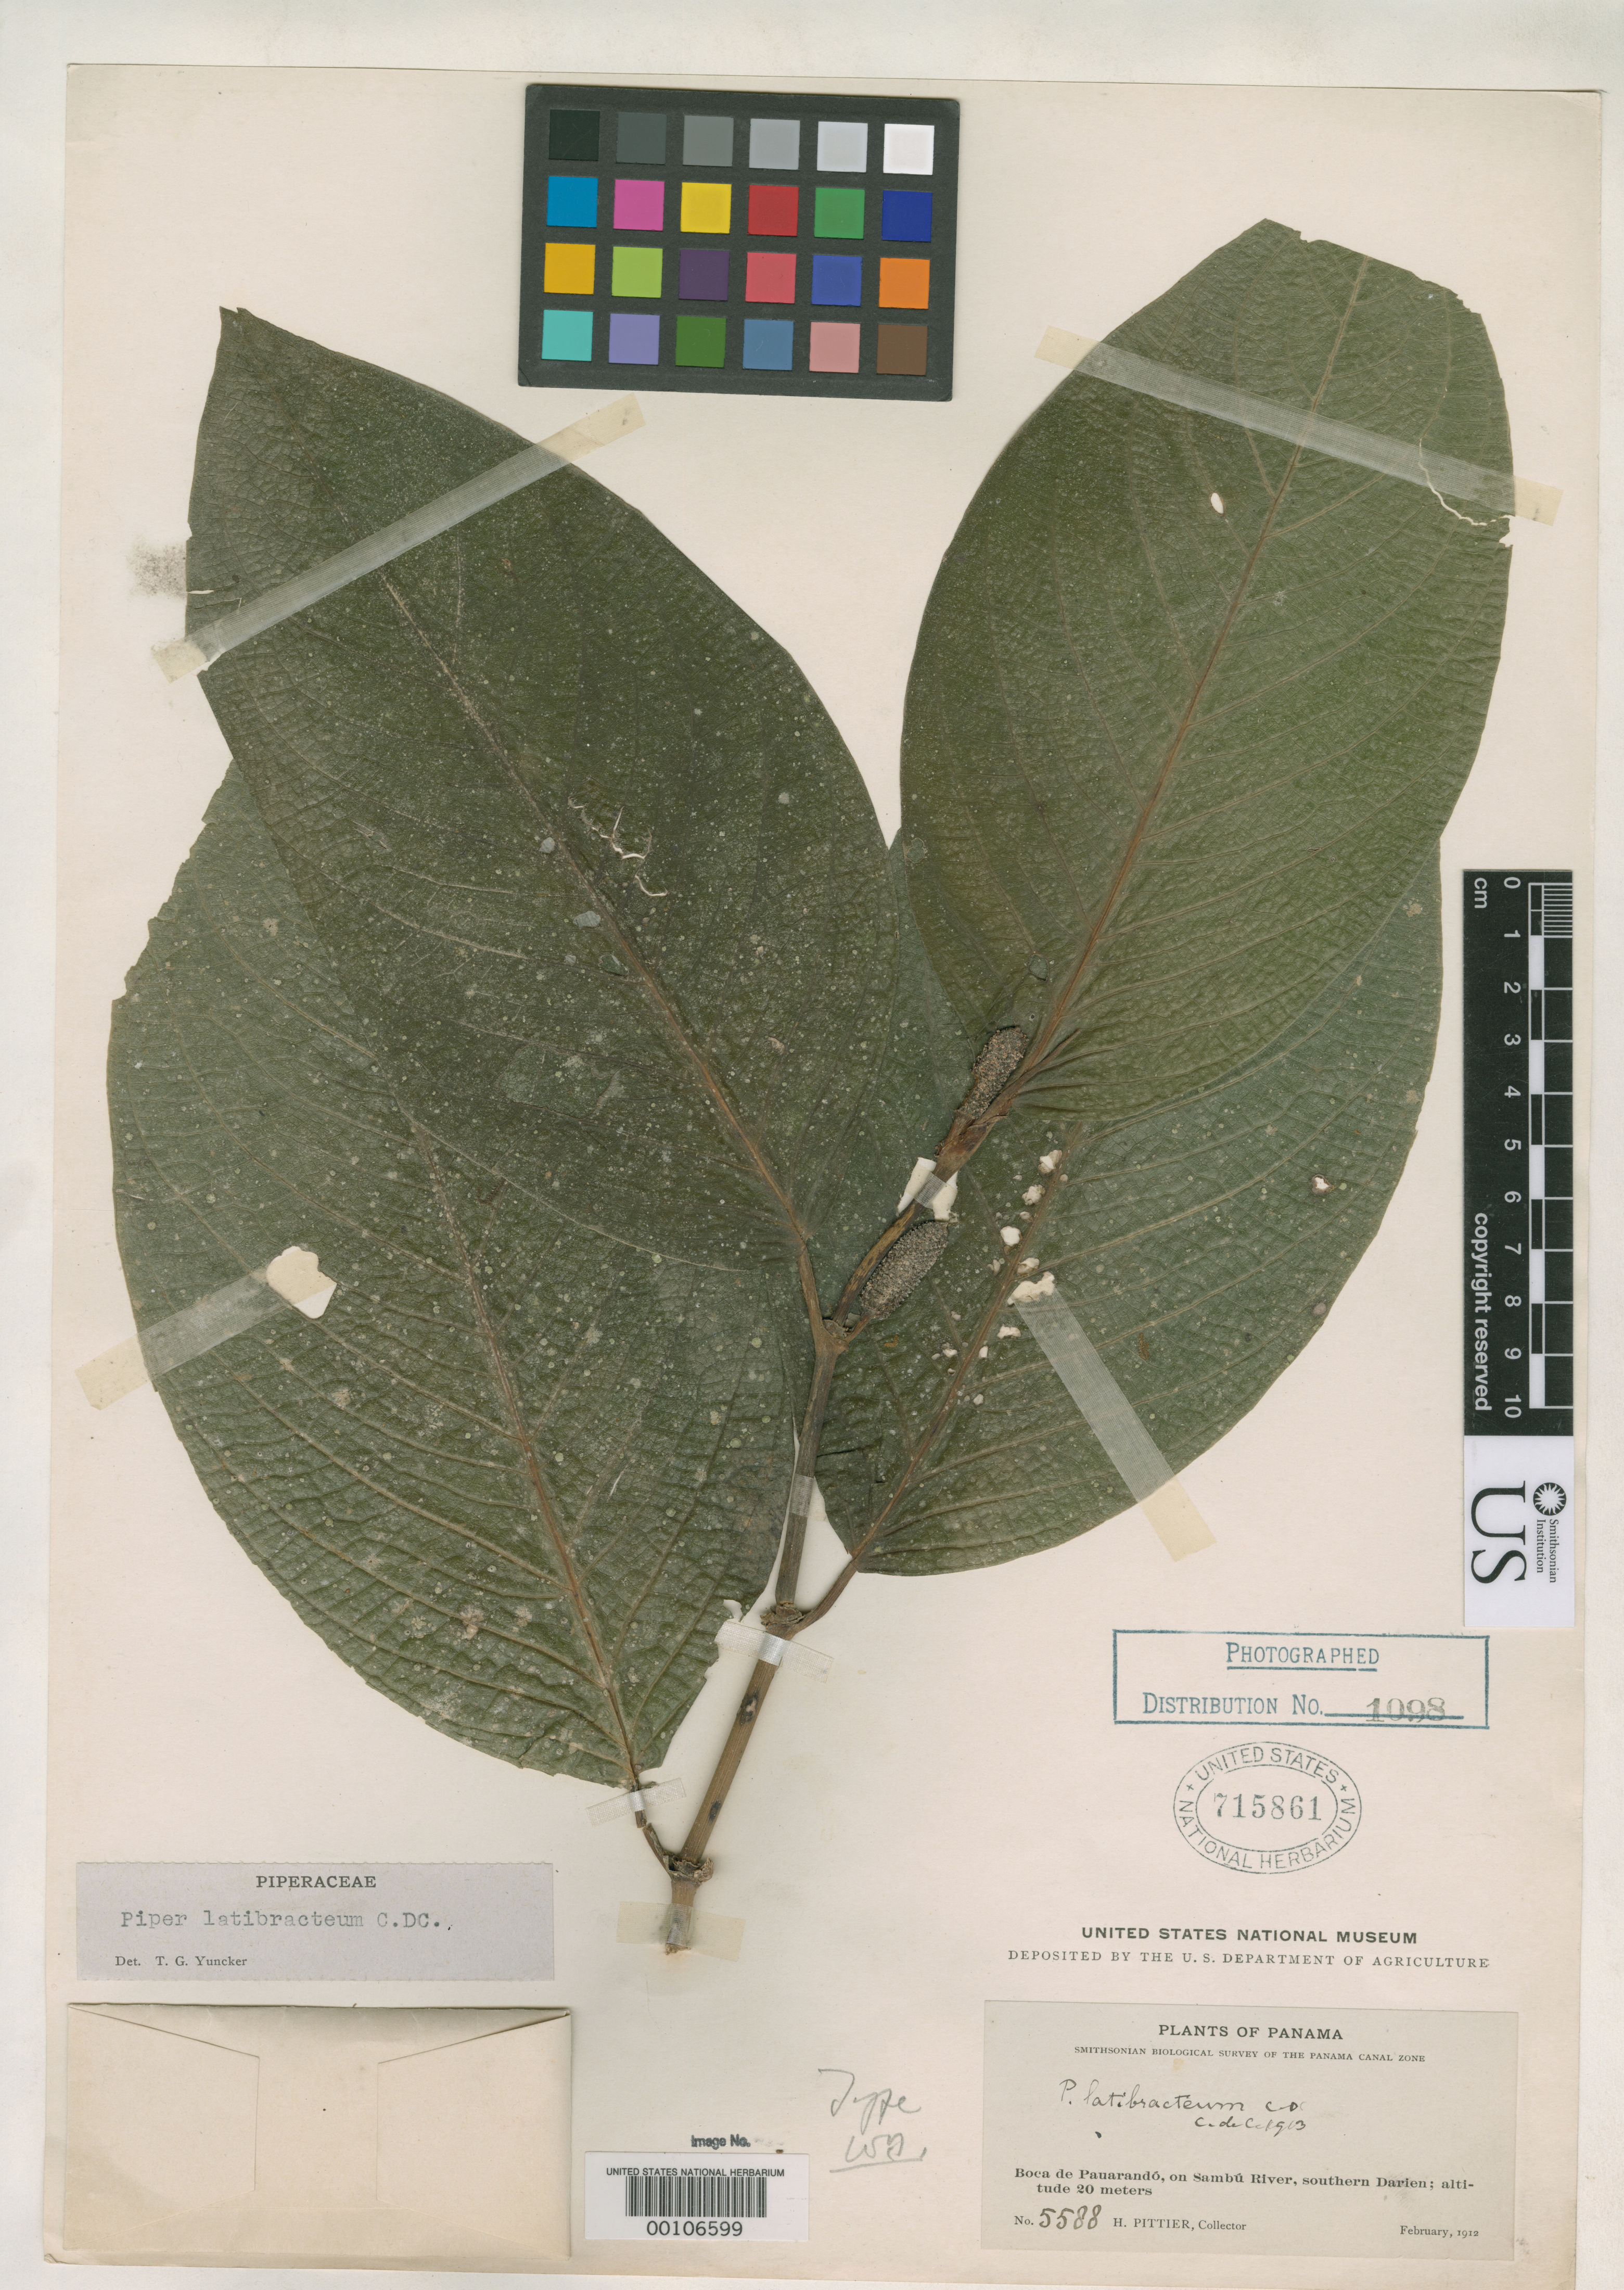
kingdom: Plantae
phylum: Tracheophyta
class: Magnoliopsida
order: Piperales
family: Piperaceae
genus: Piper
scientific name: Piper latibracteum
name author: C. DC.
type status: Possible Holotype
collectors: H. F. Pittier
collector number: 5588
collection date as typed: Feb 1912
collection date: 1912-02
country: Panama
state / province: Darién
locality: Boca de Pauarando, Sambu River.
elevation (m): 20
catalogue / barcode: US 715861